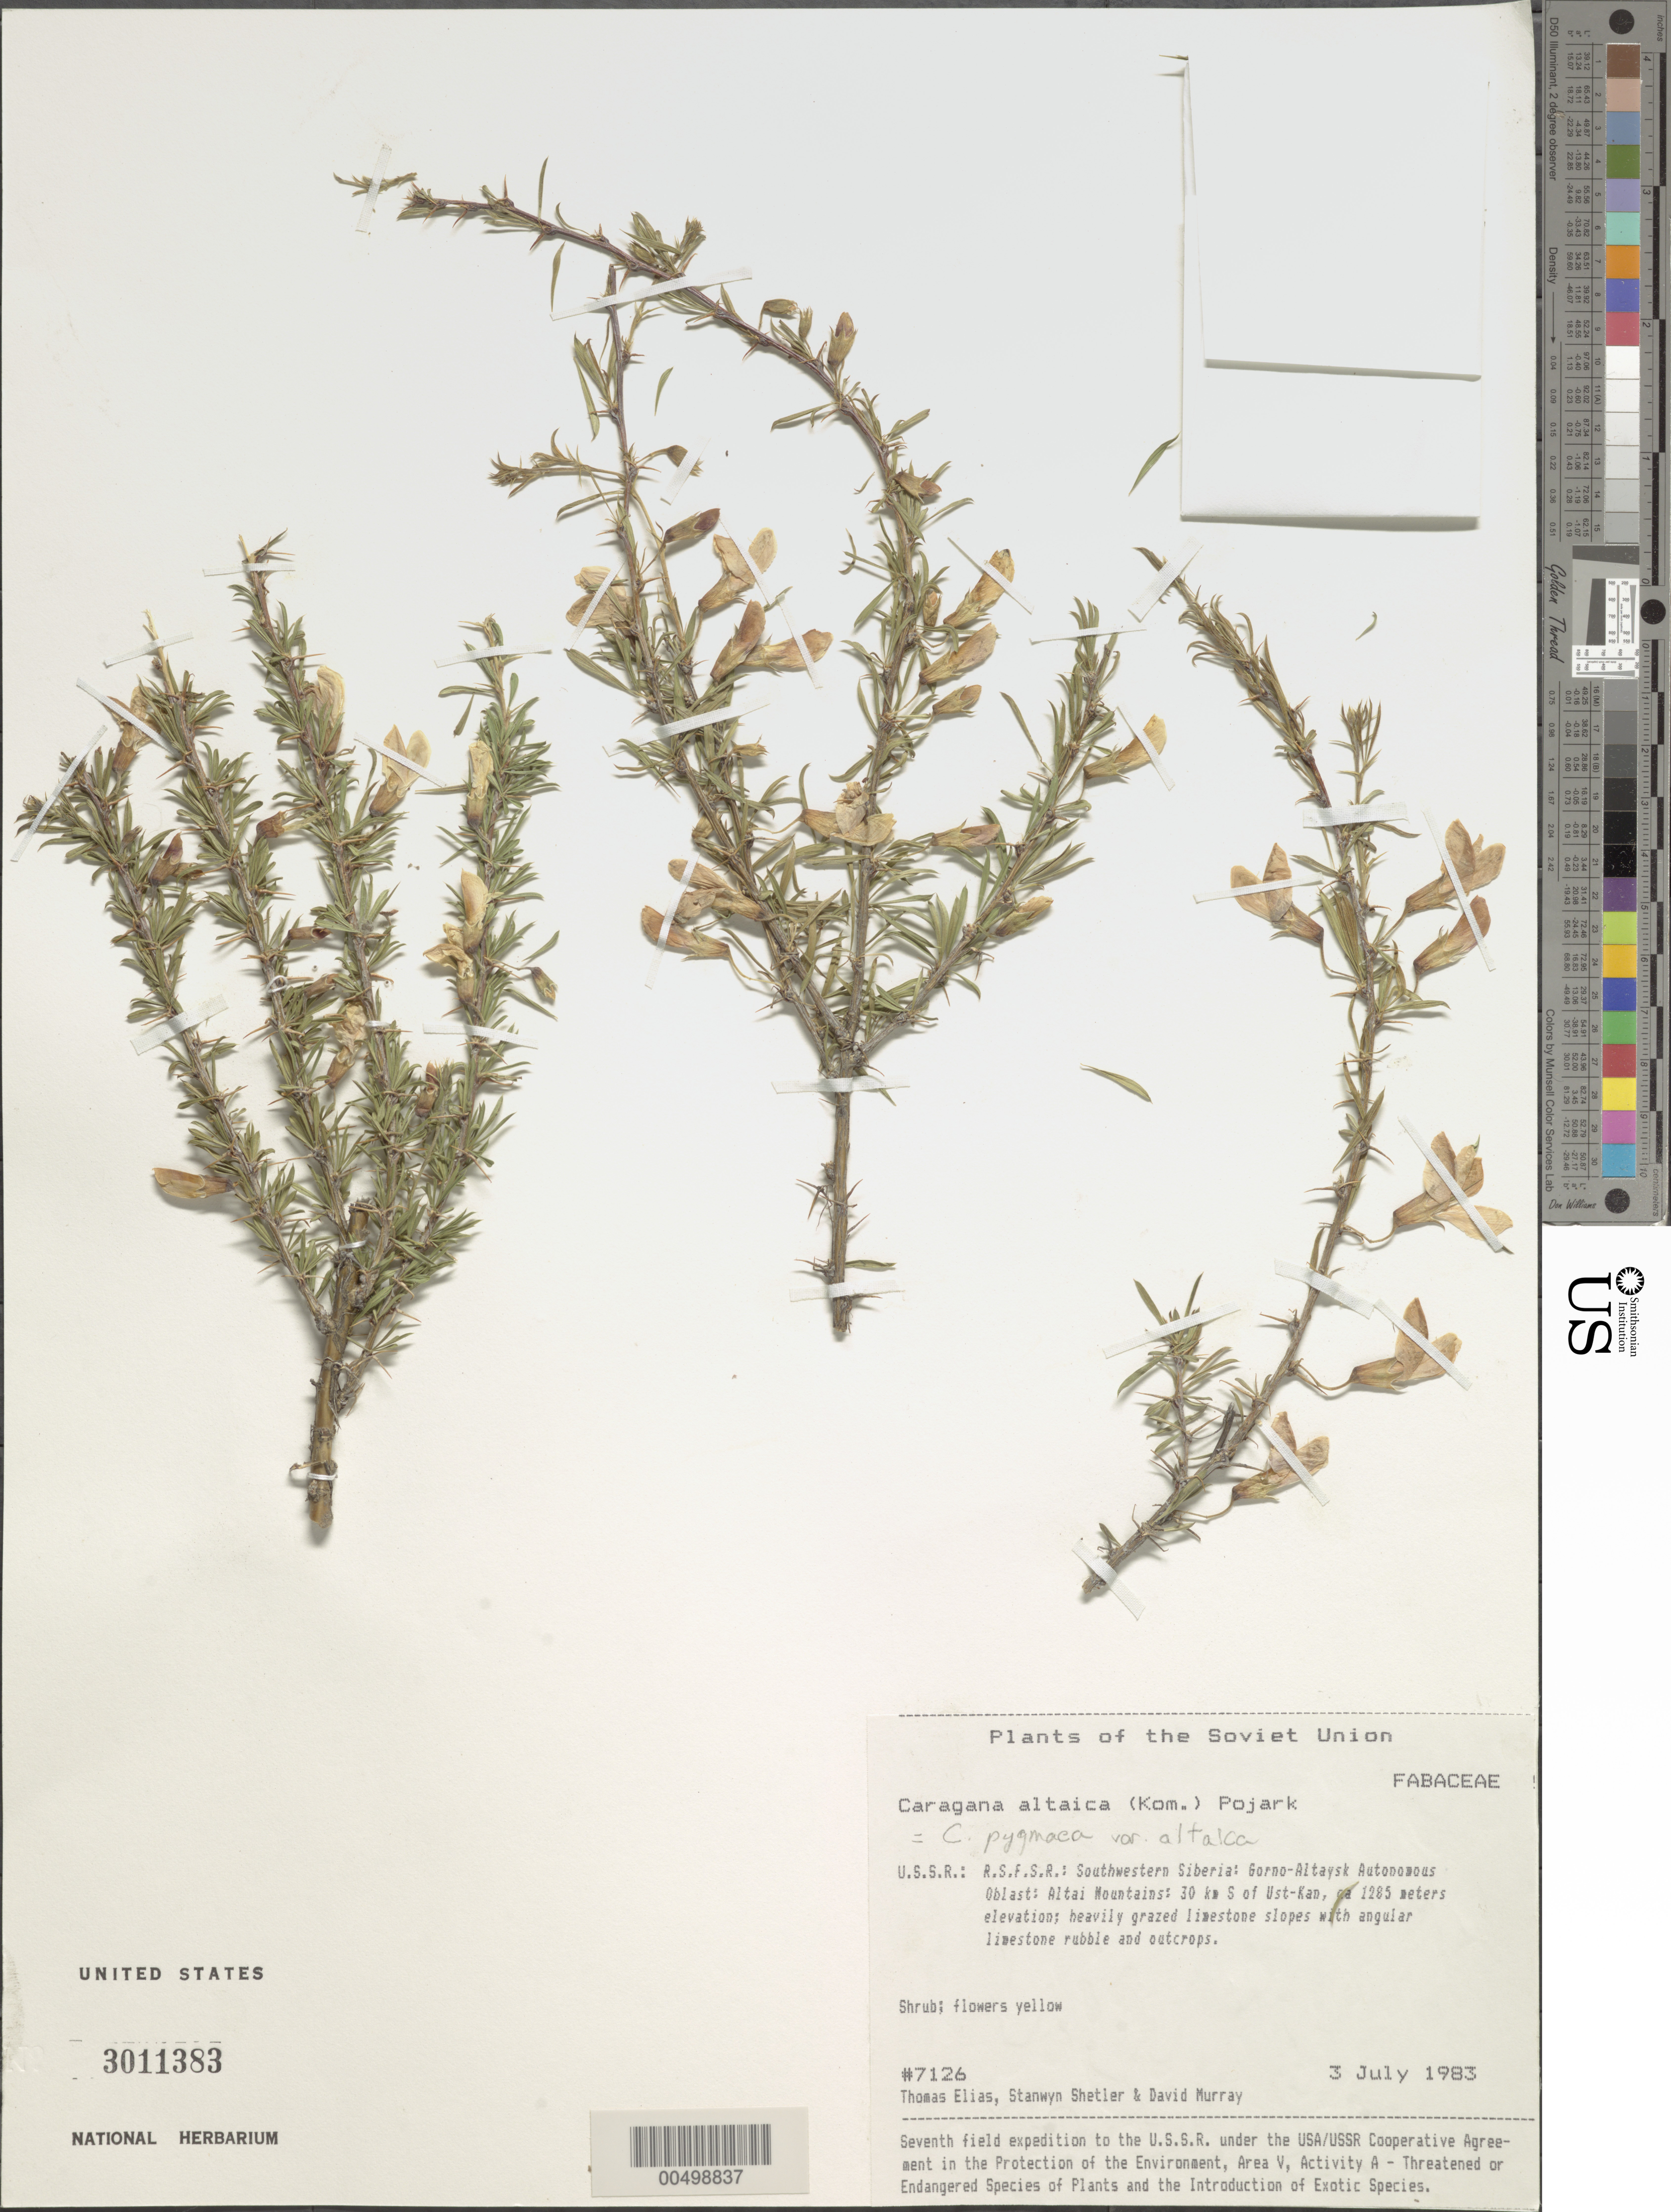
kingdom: Plantae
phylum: Tracheophyta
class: Magnoliopsida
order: Fabales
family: Fabaceae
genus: Caragana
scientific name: Caragana pygmaea var. altaica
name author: Kom.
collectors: T. Elias, S. Shetler & D. F. Murray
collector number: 7126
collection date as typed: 03 Jul 1983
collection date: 1983-07-03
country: Russian Federation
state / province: Altai Republic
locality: Altai Mountains, 30 km S of Ust-Kan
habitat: heavily grazed limestone slopes with angular limestone rubble and outcrops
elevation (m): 1285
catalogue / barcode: US 3011383